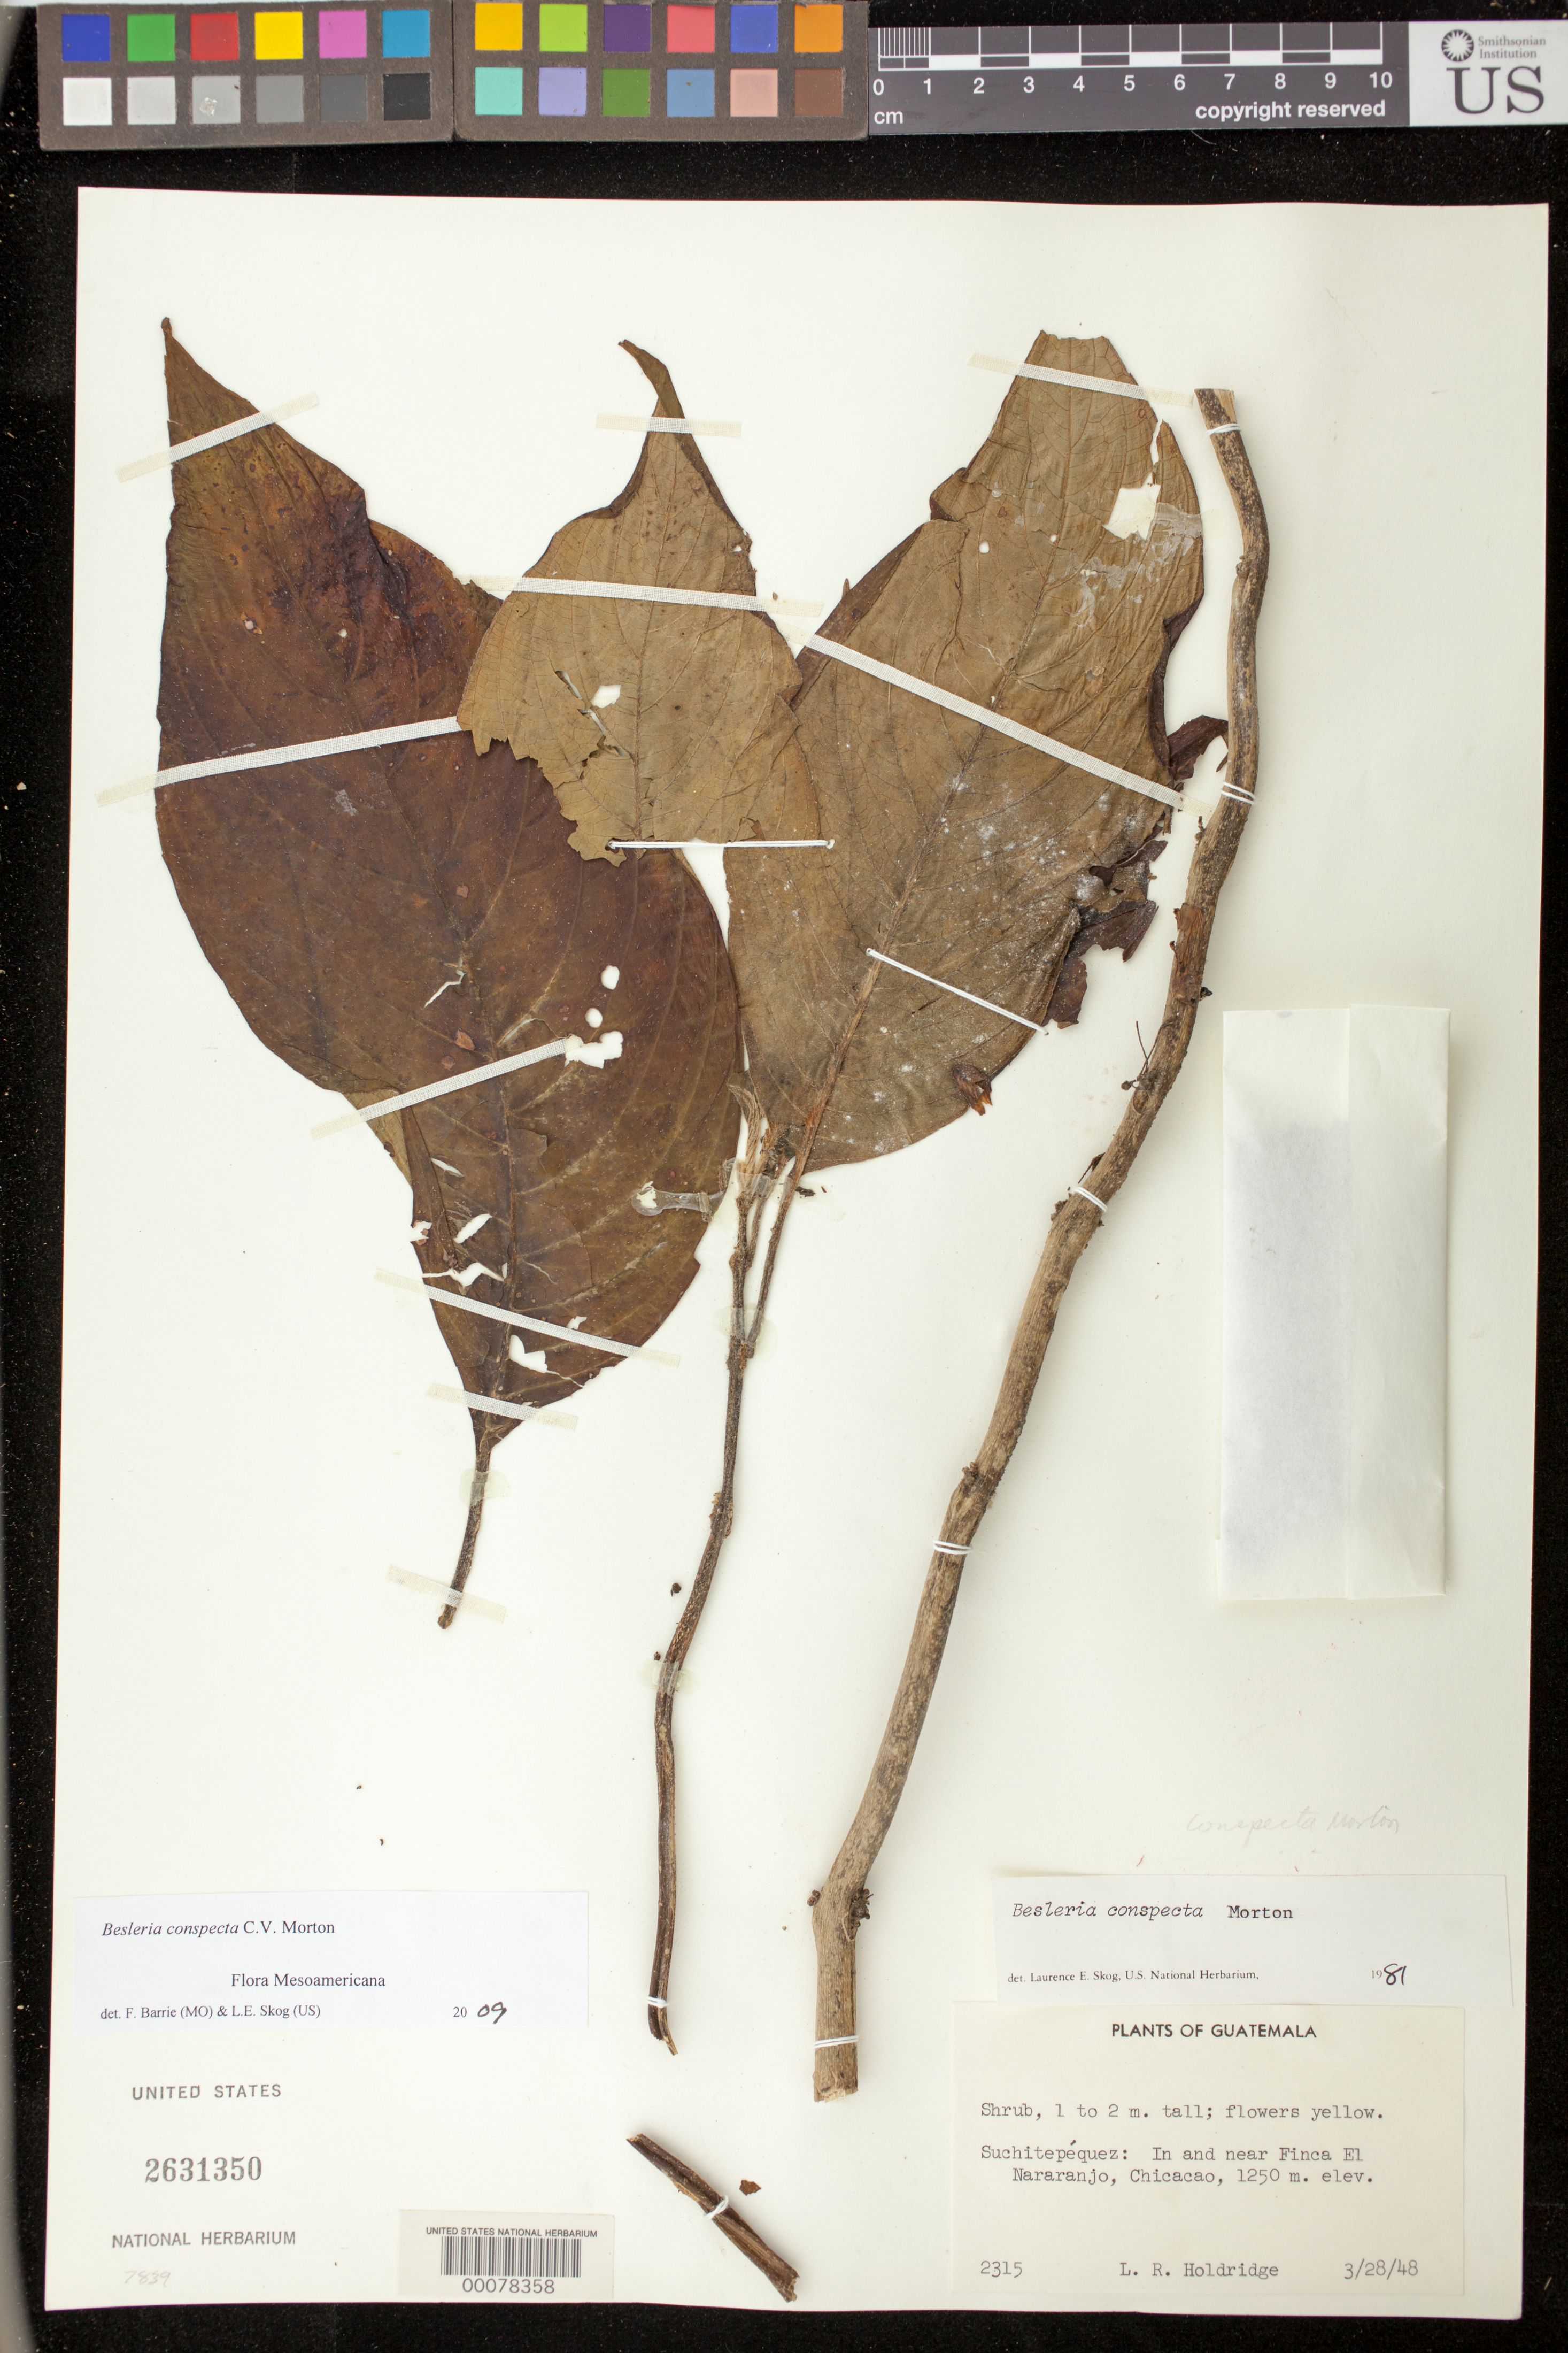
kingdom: Plantae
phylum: Tracheophyta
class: Magnoliopsida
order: Lamiales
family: Gesneriaceae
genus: Besleria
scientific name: Besleria conspecta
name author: C.V. Morton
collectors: L. Holdridge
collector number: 2315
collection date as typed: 28 Mar 1948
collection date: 1948-03-28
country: Guatemala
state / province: Suchitepéquez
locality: In and near Finca El Nararanjo, Chicacao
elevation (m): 1250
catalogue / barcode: US 2631350